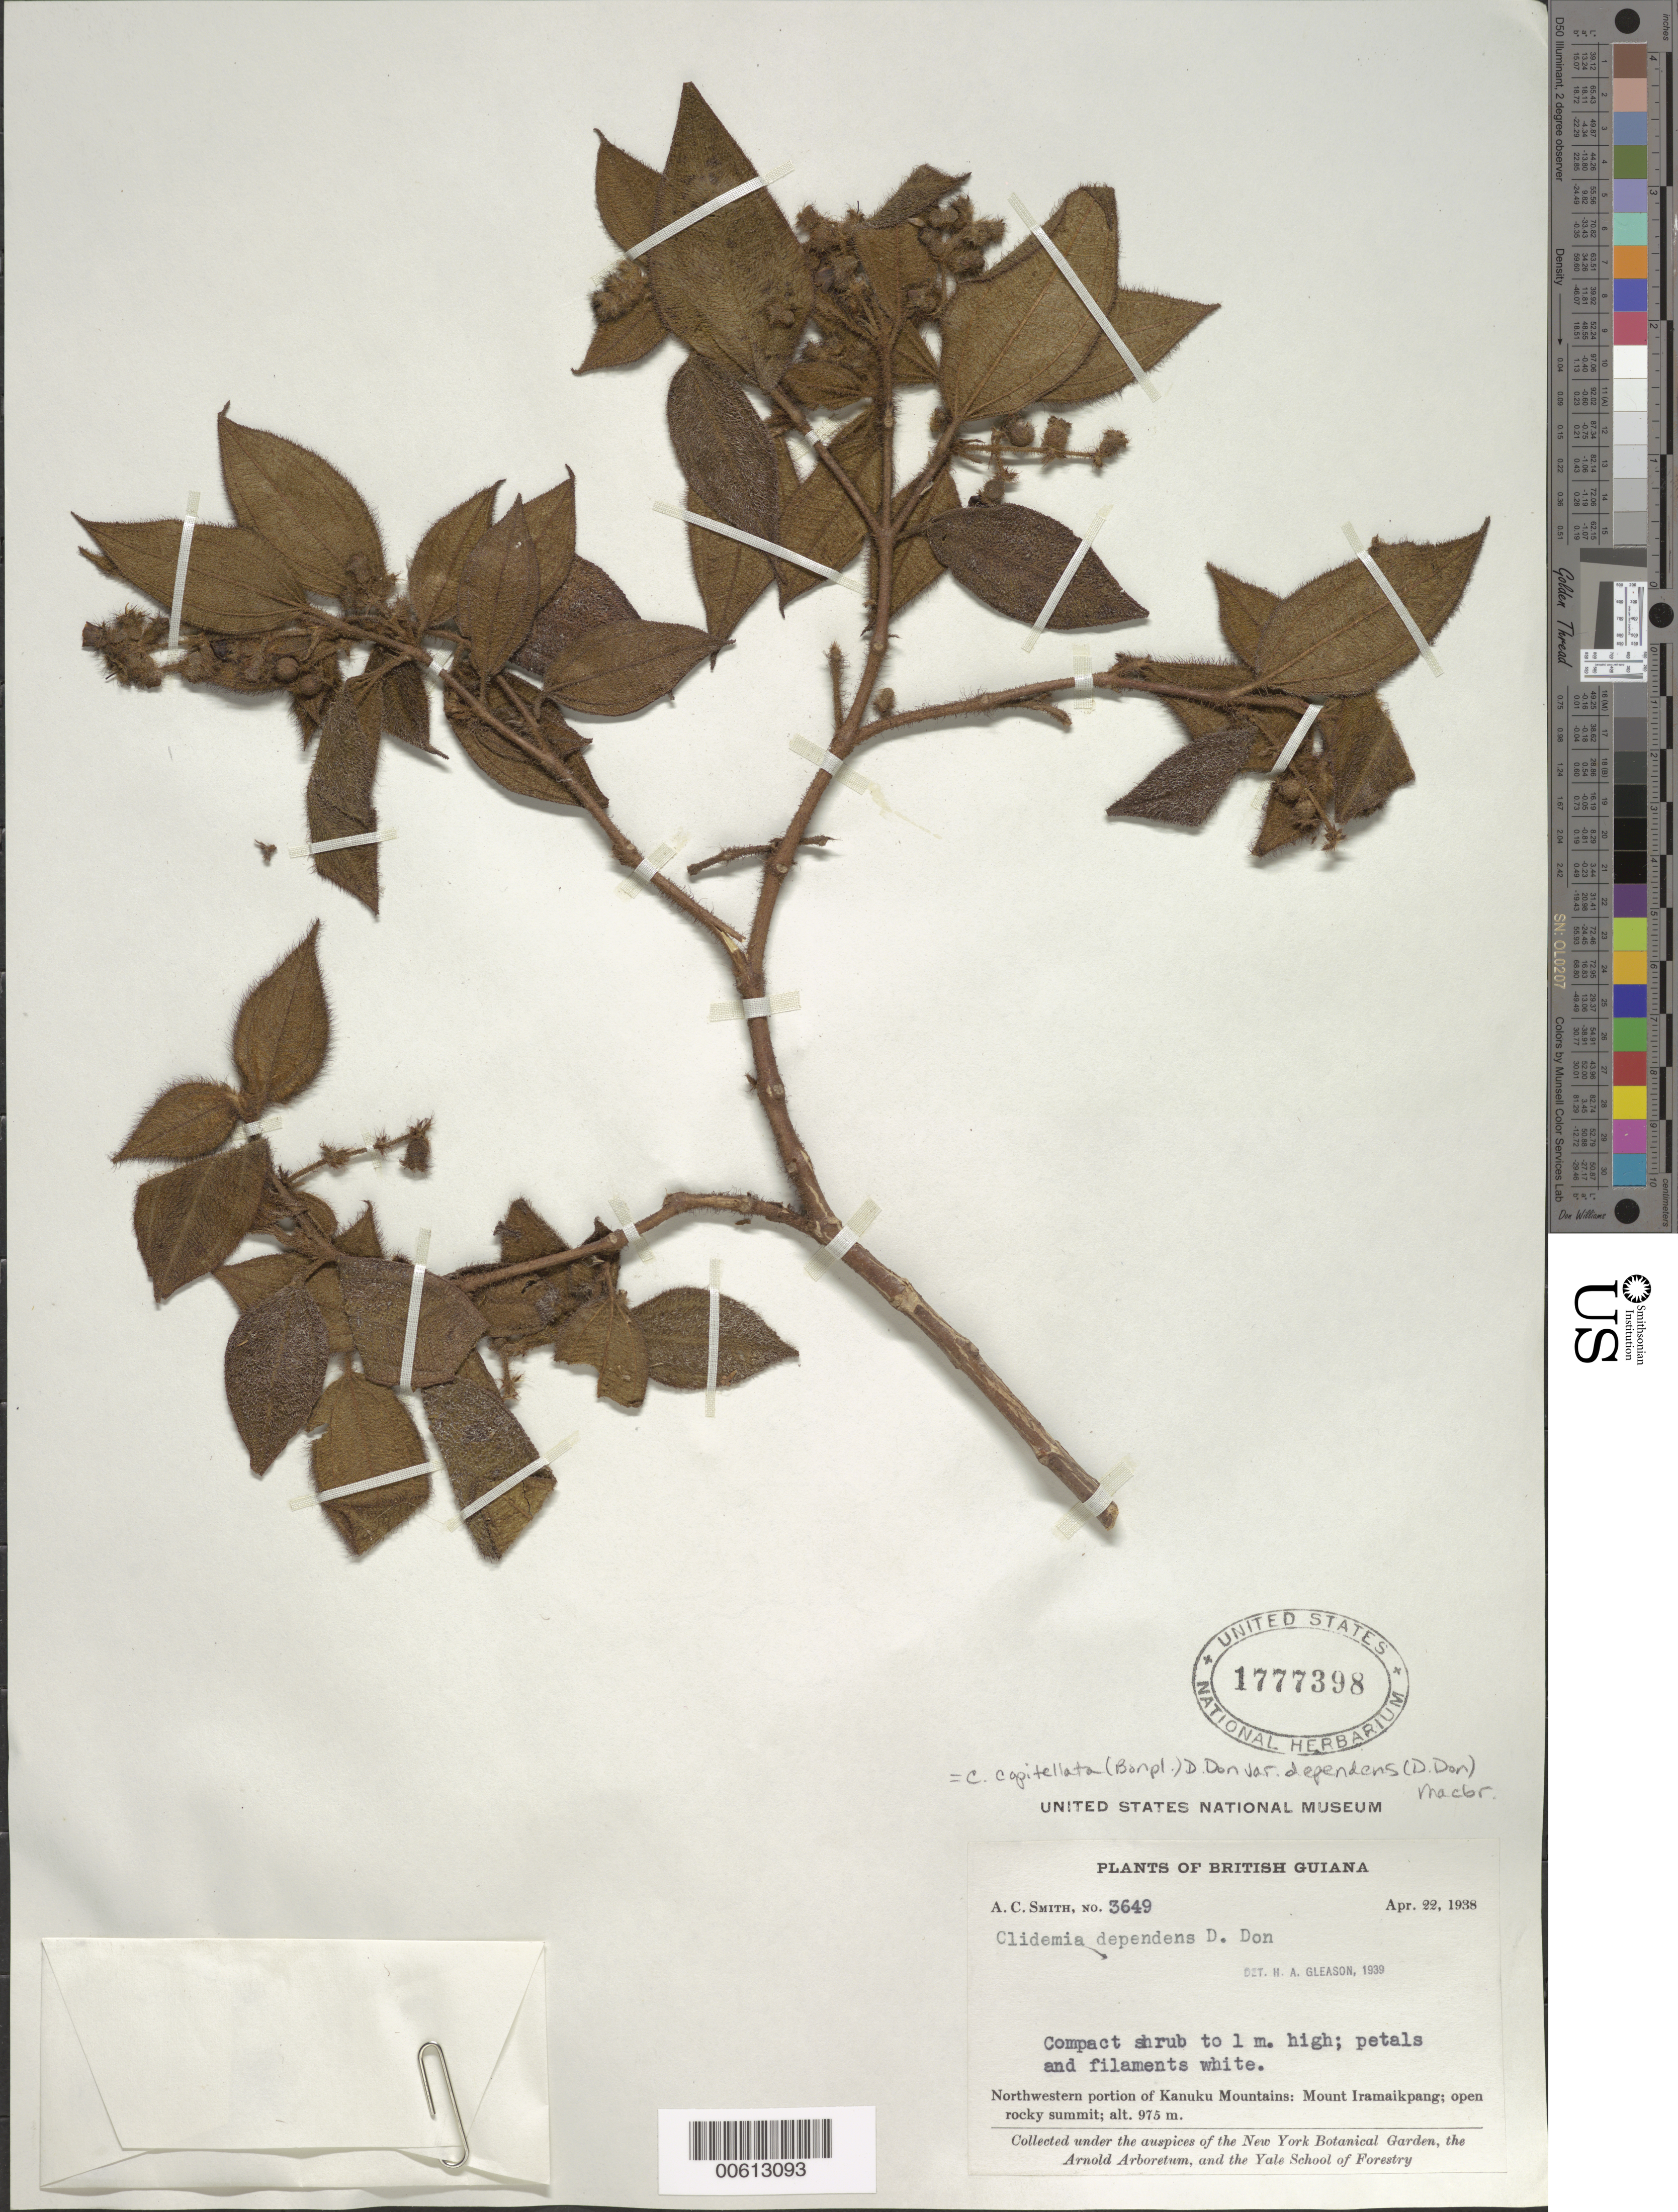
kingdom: Plantae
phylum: Tracheophyta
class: Magnoliopsida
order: Myrtales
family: Melastomataceae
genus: Clidemia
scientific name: Clidemia capitellata var. dependens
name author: (Pav. & D. Don) J.F. Macbr.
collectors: A. C. Smith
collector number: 3649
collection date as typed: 22-Apr-38 to 23-Apr-38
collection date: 1938-04-22/1938-04-23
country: Guyana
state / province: U. Takutu-U. Essequibo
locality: Kanuku Mts., NW portion; Mount Iramaikpang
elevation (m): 975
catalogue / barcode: US 1777398